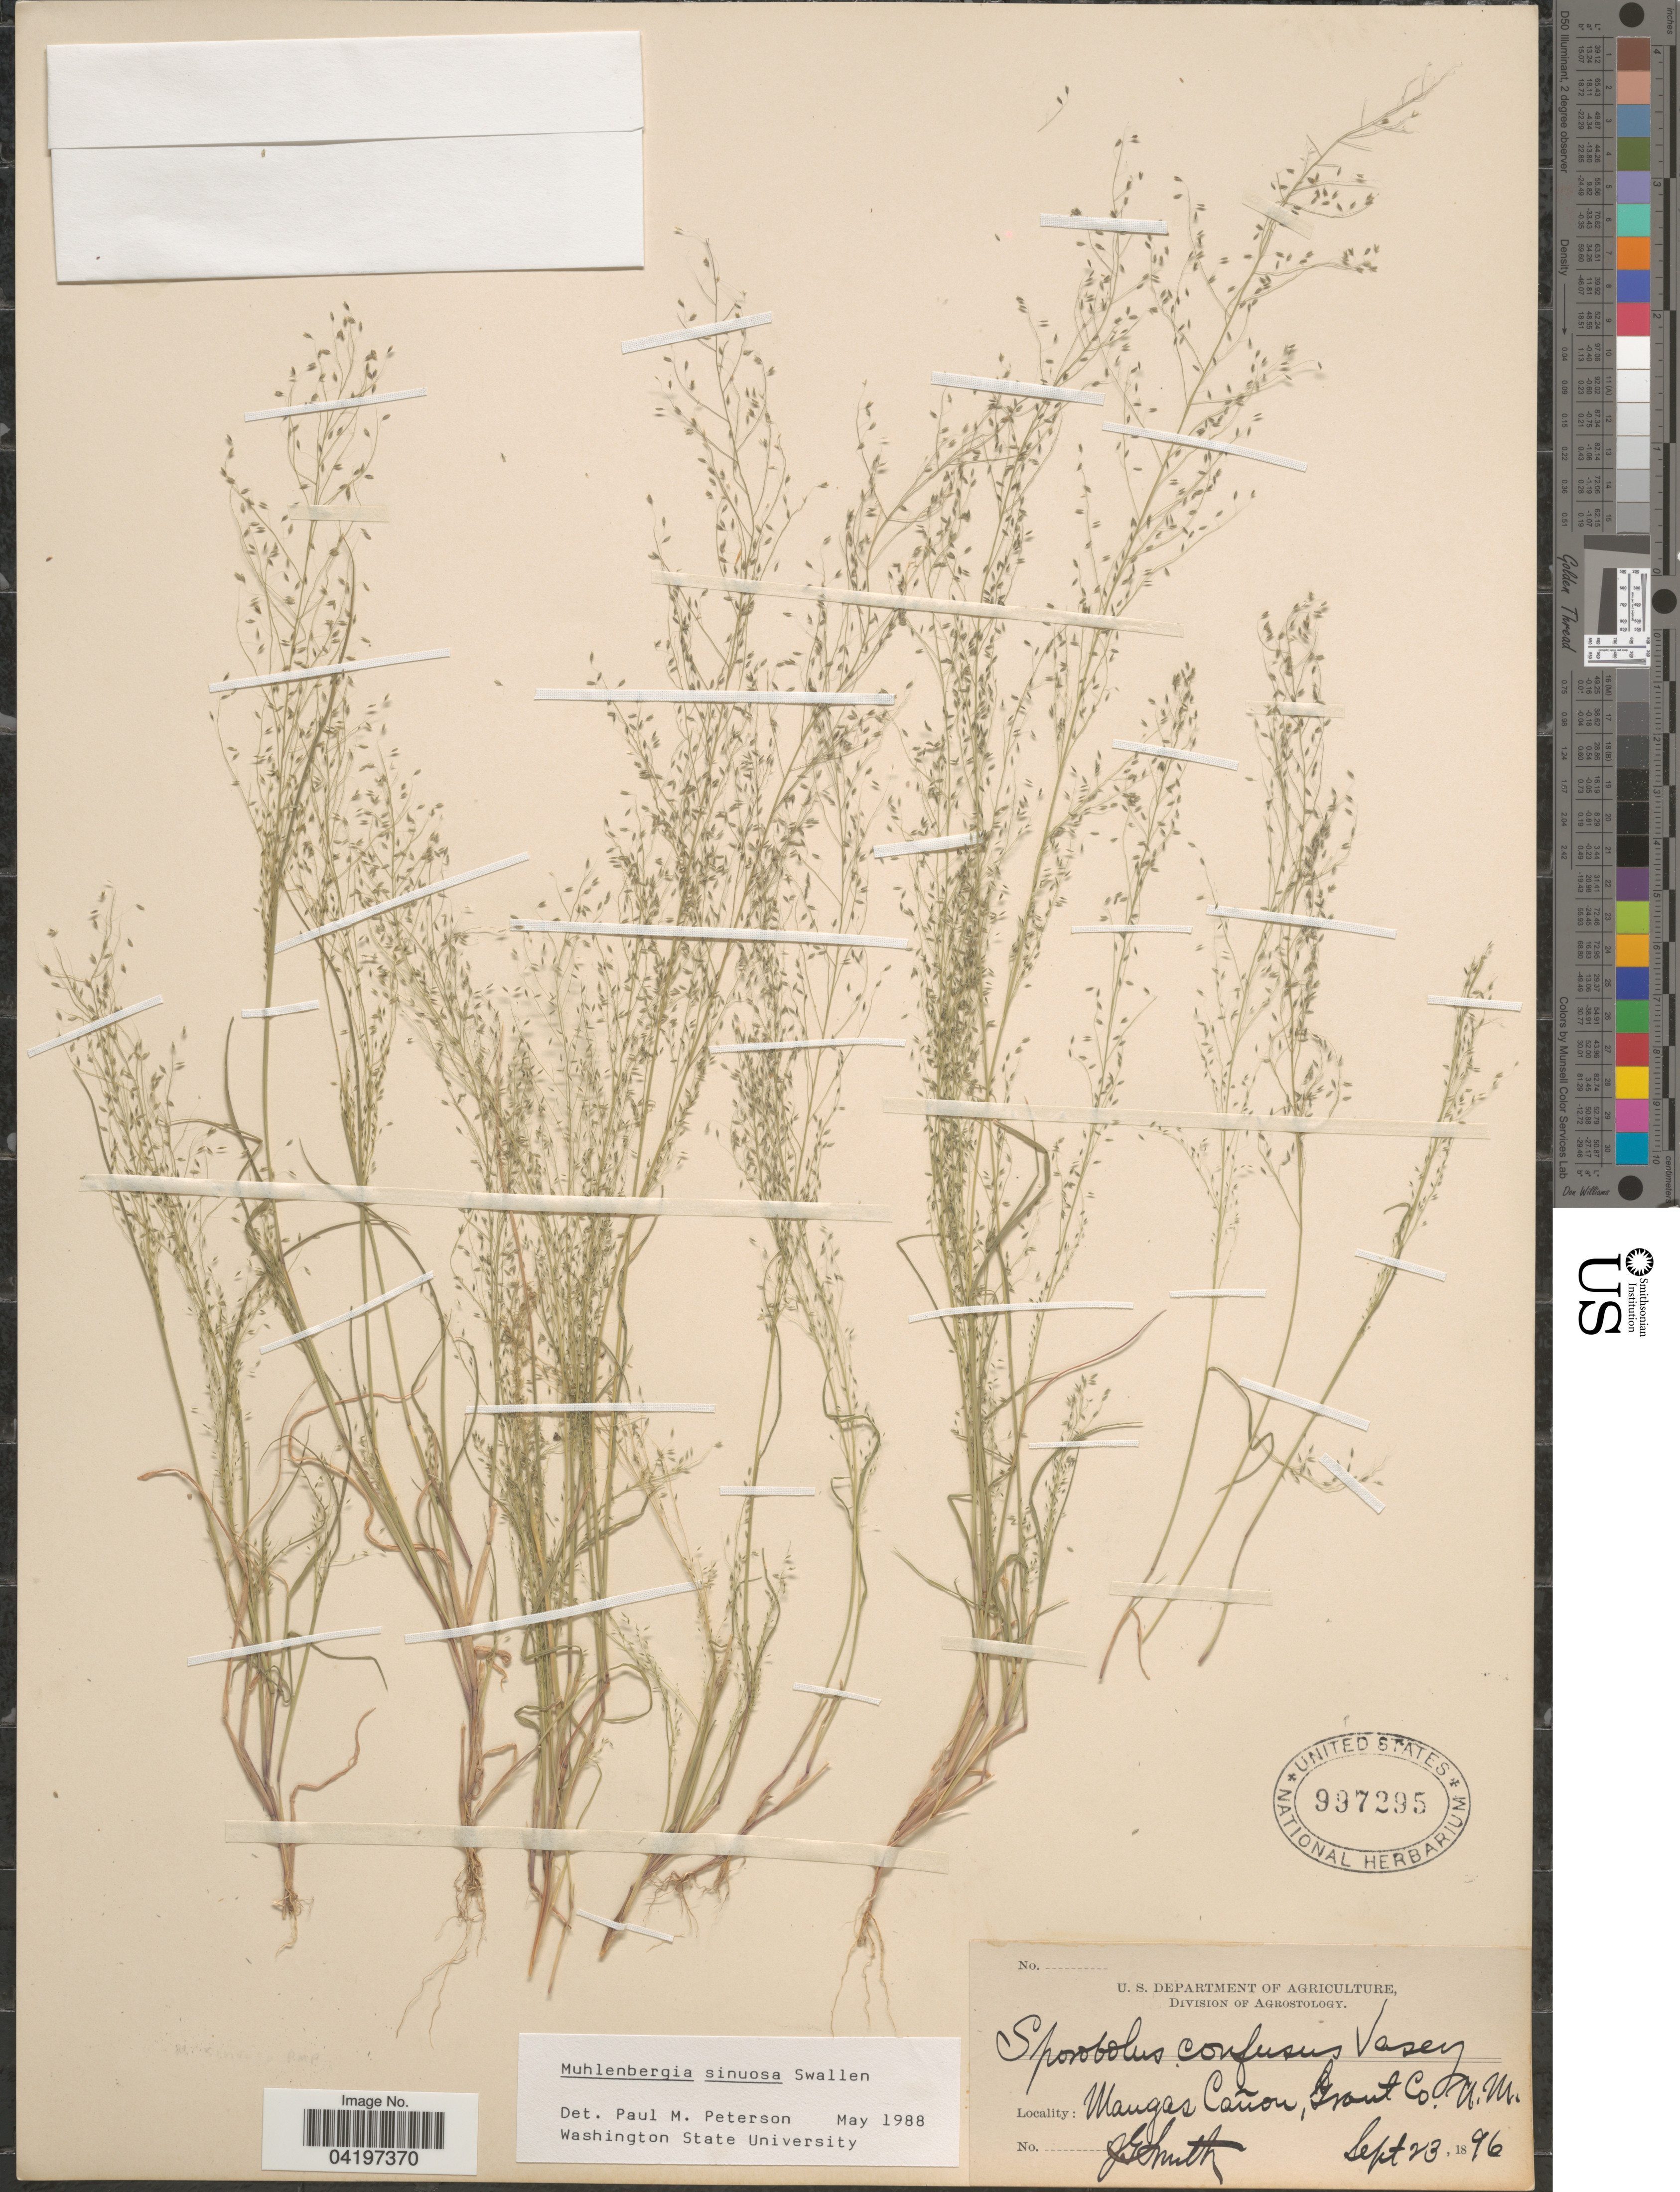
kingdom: Plantae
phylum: Tracheophyta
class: Liliopsida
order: Poales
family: Poaceae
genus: Muhlenbergia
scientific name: Muhlenbergia sinuosa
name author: Swallen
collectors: J. G. Smith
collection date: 1896-09-23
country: United States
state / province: New Mexico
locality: Mangas Cañon, Grant Co.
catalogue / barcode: US 997295